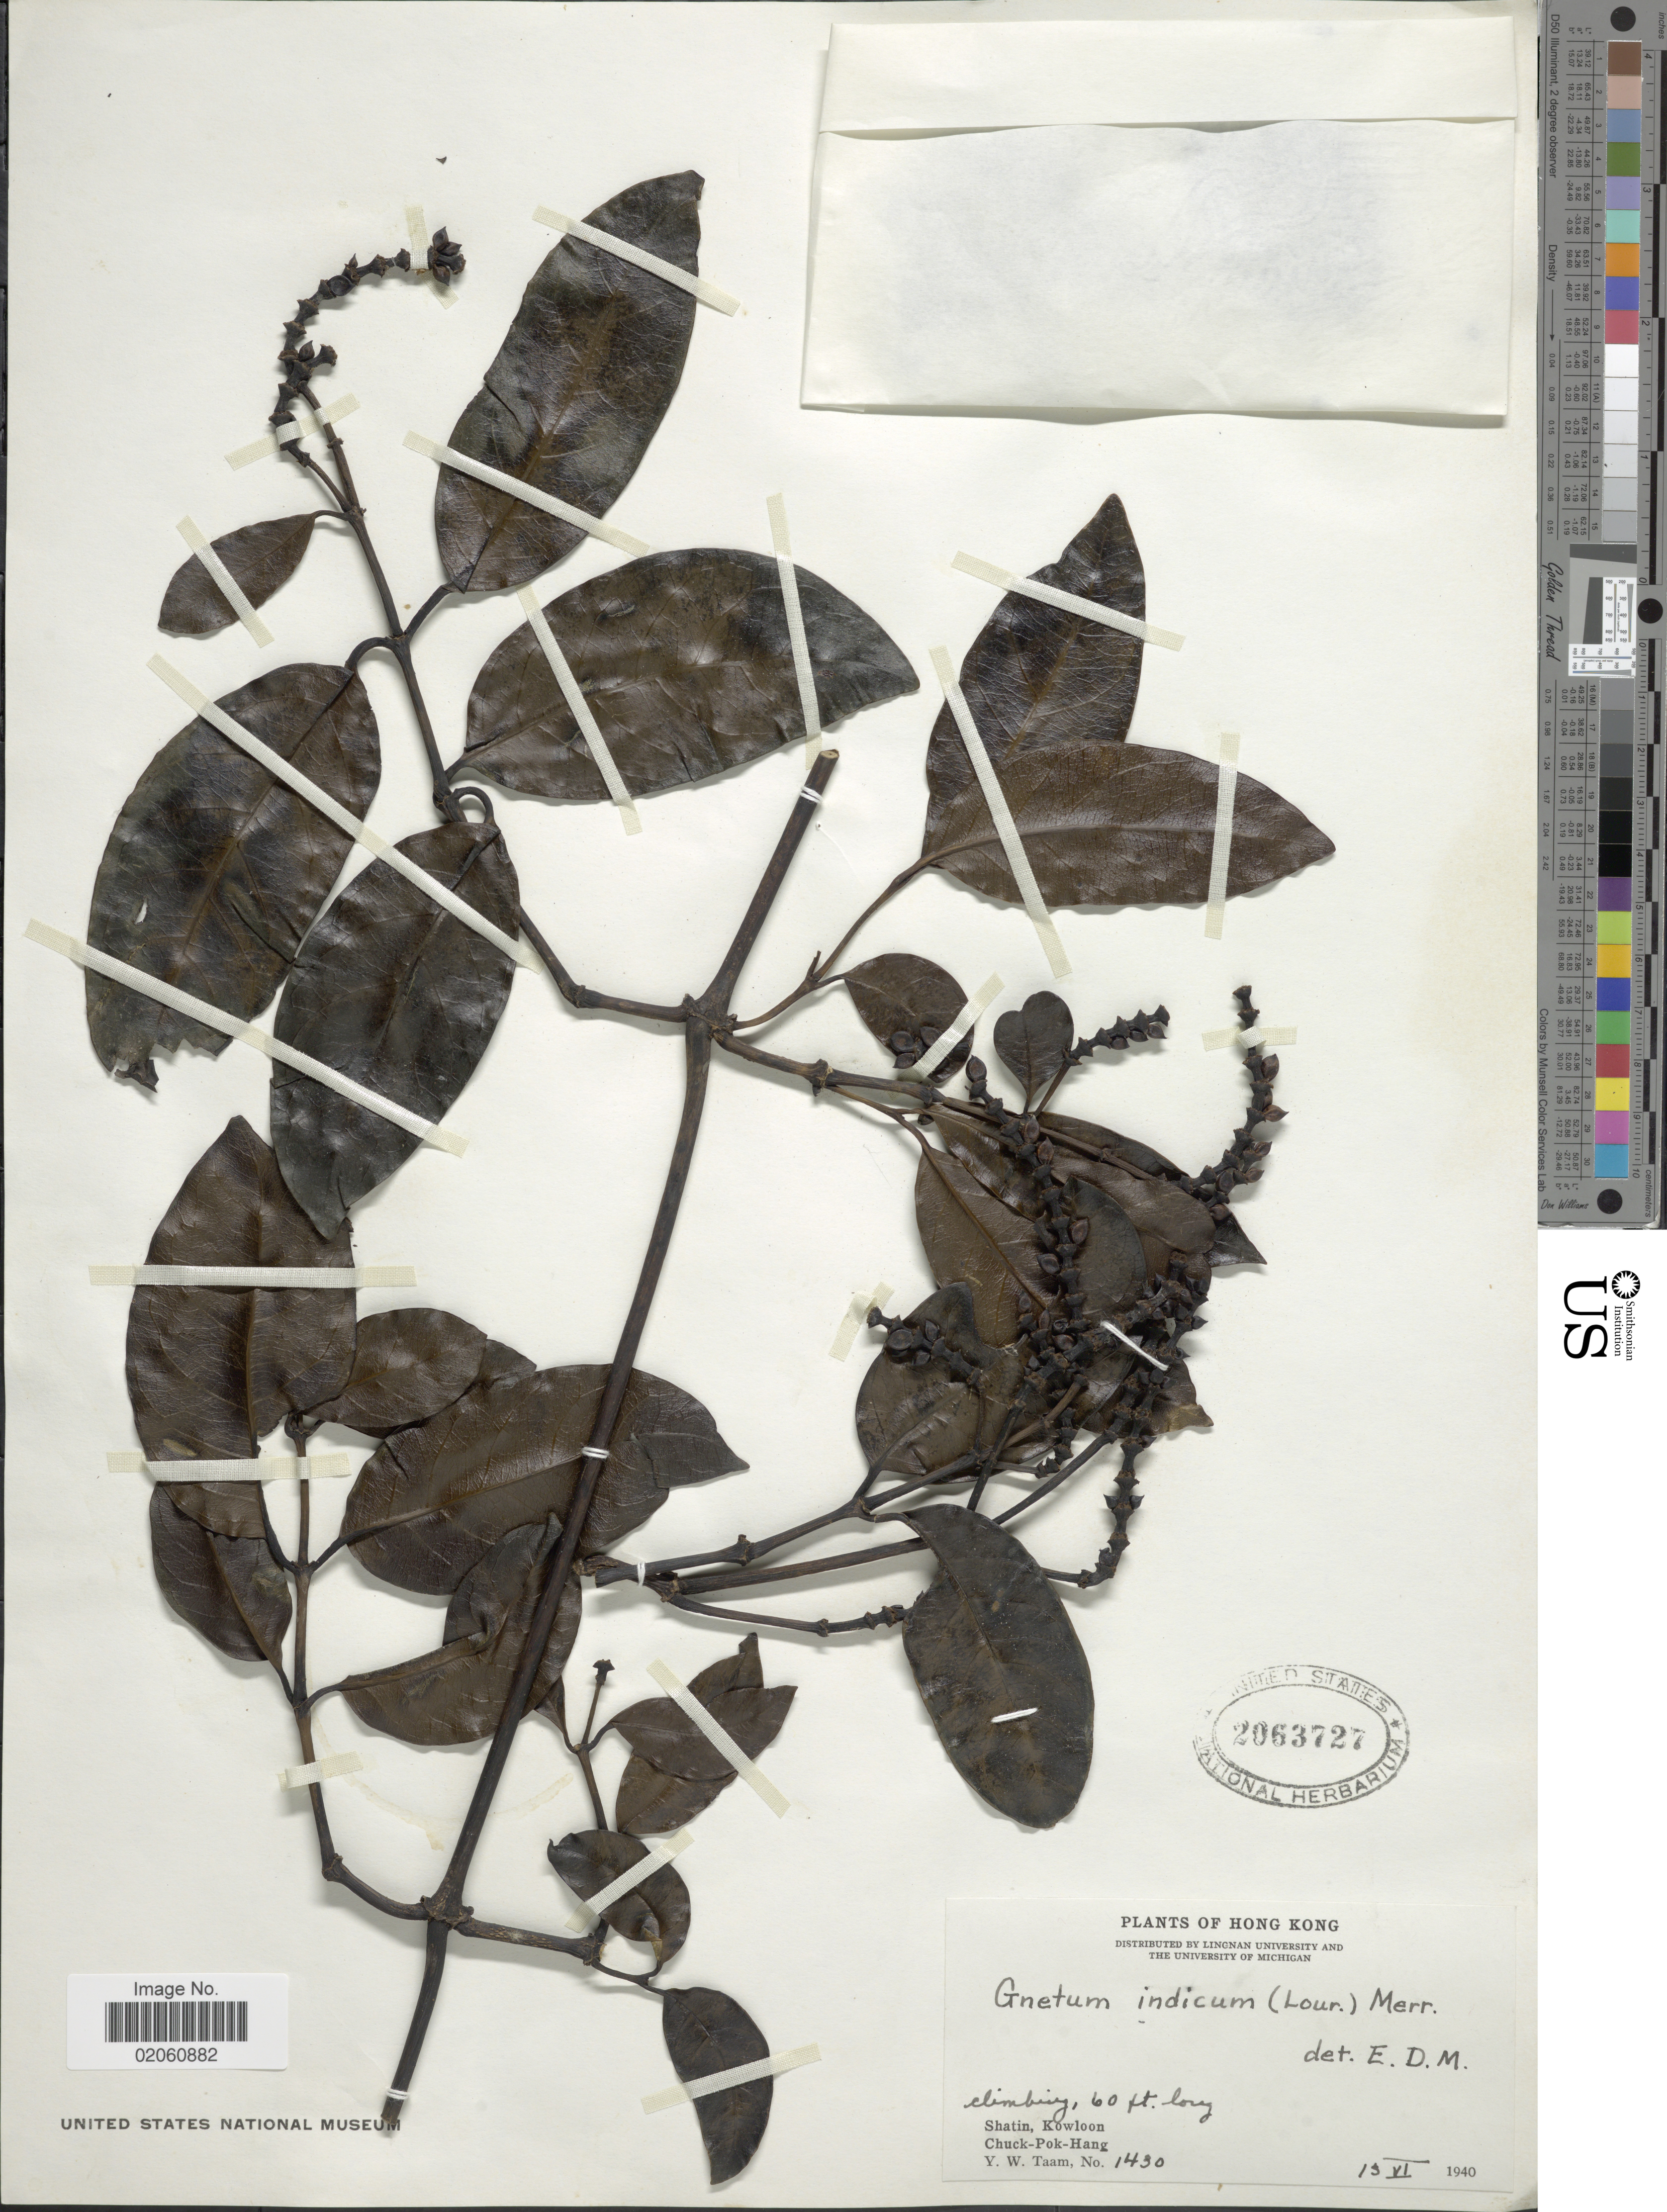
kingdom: Plantae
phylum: Tracheophyta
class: Gnetopsida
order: Gnetales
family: Gnetaceae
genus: Gnetum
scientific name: Gnetum indicum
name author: (Lour.) Merr.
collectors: Y. W. Taam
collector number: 1430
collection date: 1940-06-13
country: China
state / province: Hong Kong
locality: Shatin, Kowloon, Chuck-Pok-Hang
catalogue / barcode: US 2063727